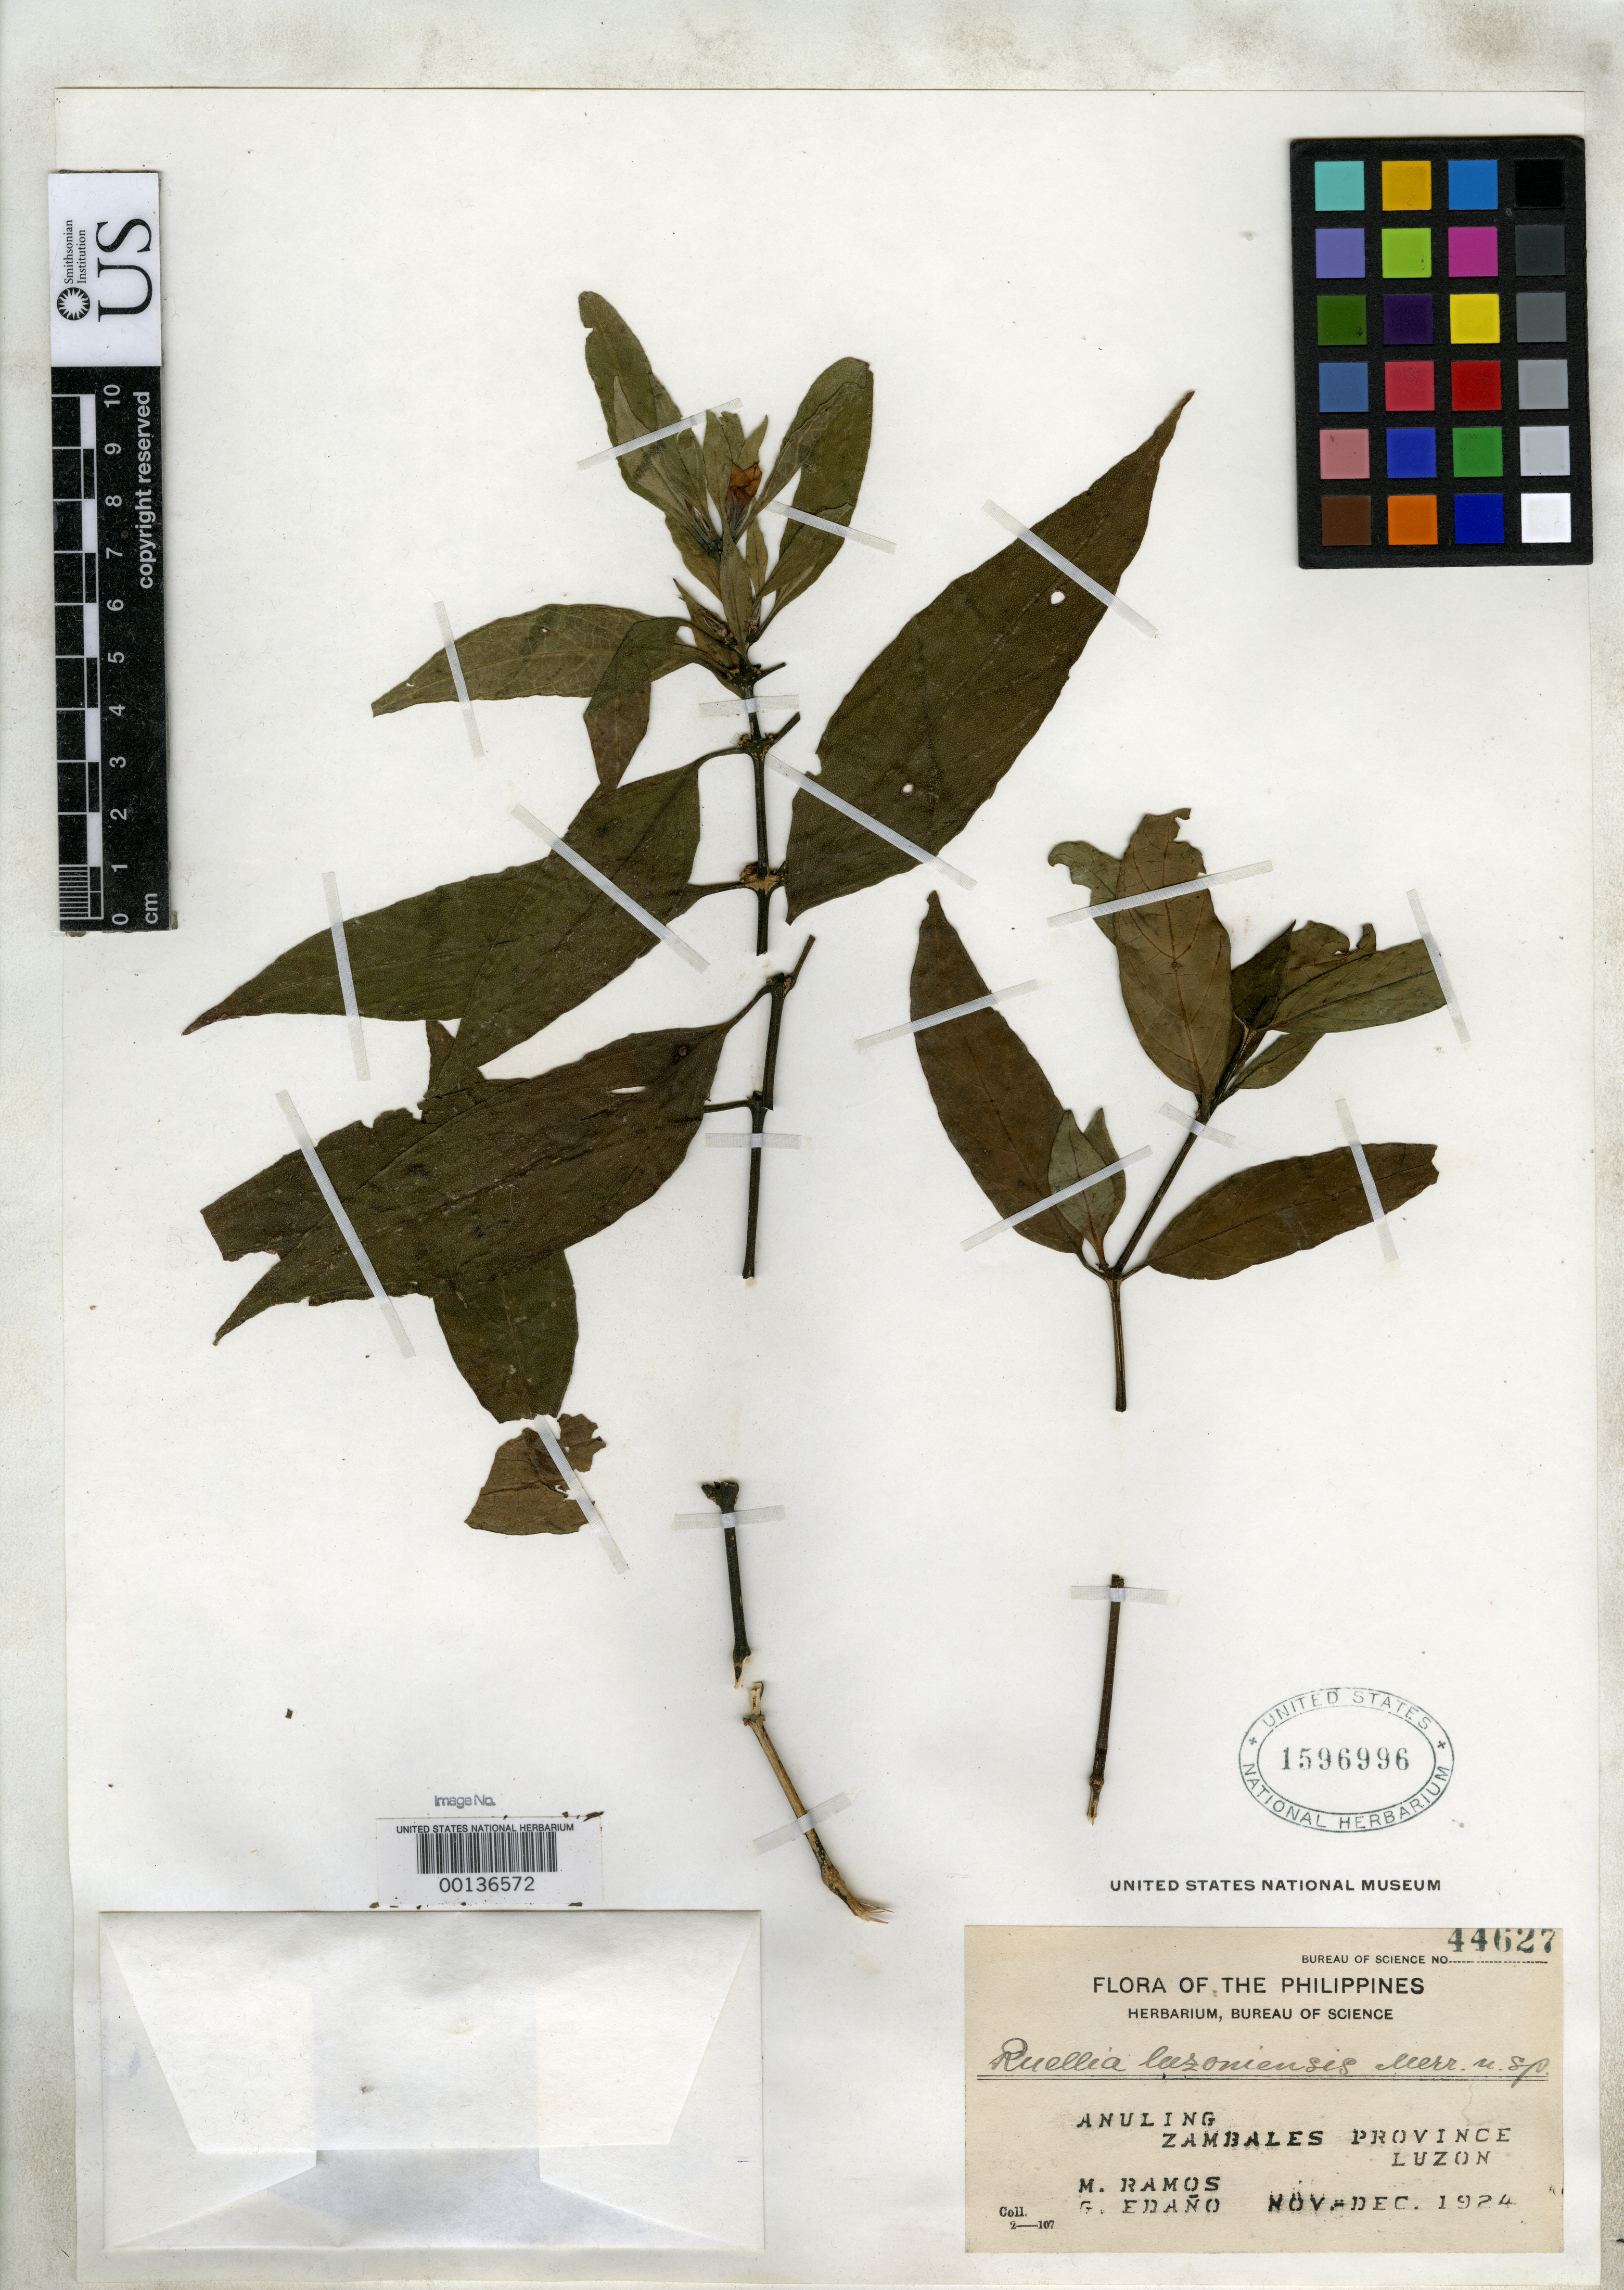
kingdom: Plantae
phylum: Tracheophyta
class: Magnoliopsida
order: Lamiales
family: Acanthaceae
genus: Ruellia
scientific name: Ruellia luzoniensis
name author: Merr.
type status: Isotype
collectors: M. Ramos & G. E. Edaño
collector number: Bur. Sci. 44627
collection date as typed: Nov 1924 to -- Dec 1924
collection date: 1924-11/1924-12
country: Philippines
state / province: Central Luzon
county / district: Zambales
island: Luzon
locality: Anuling.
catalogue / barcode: US 1596996